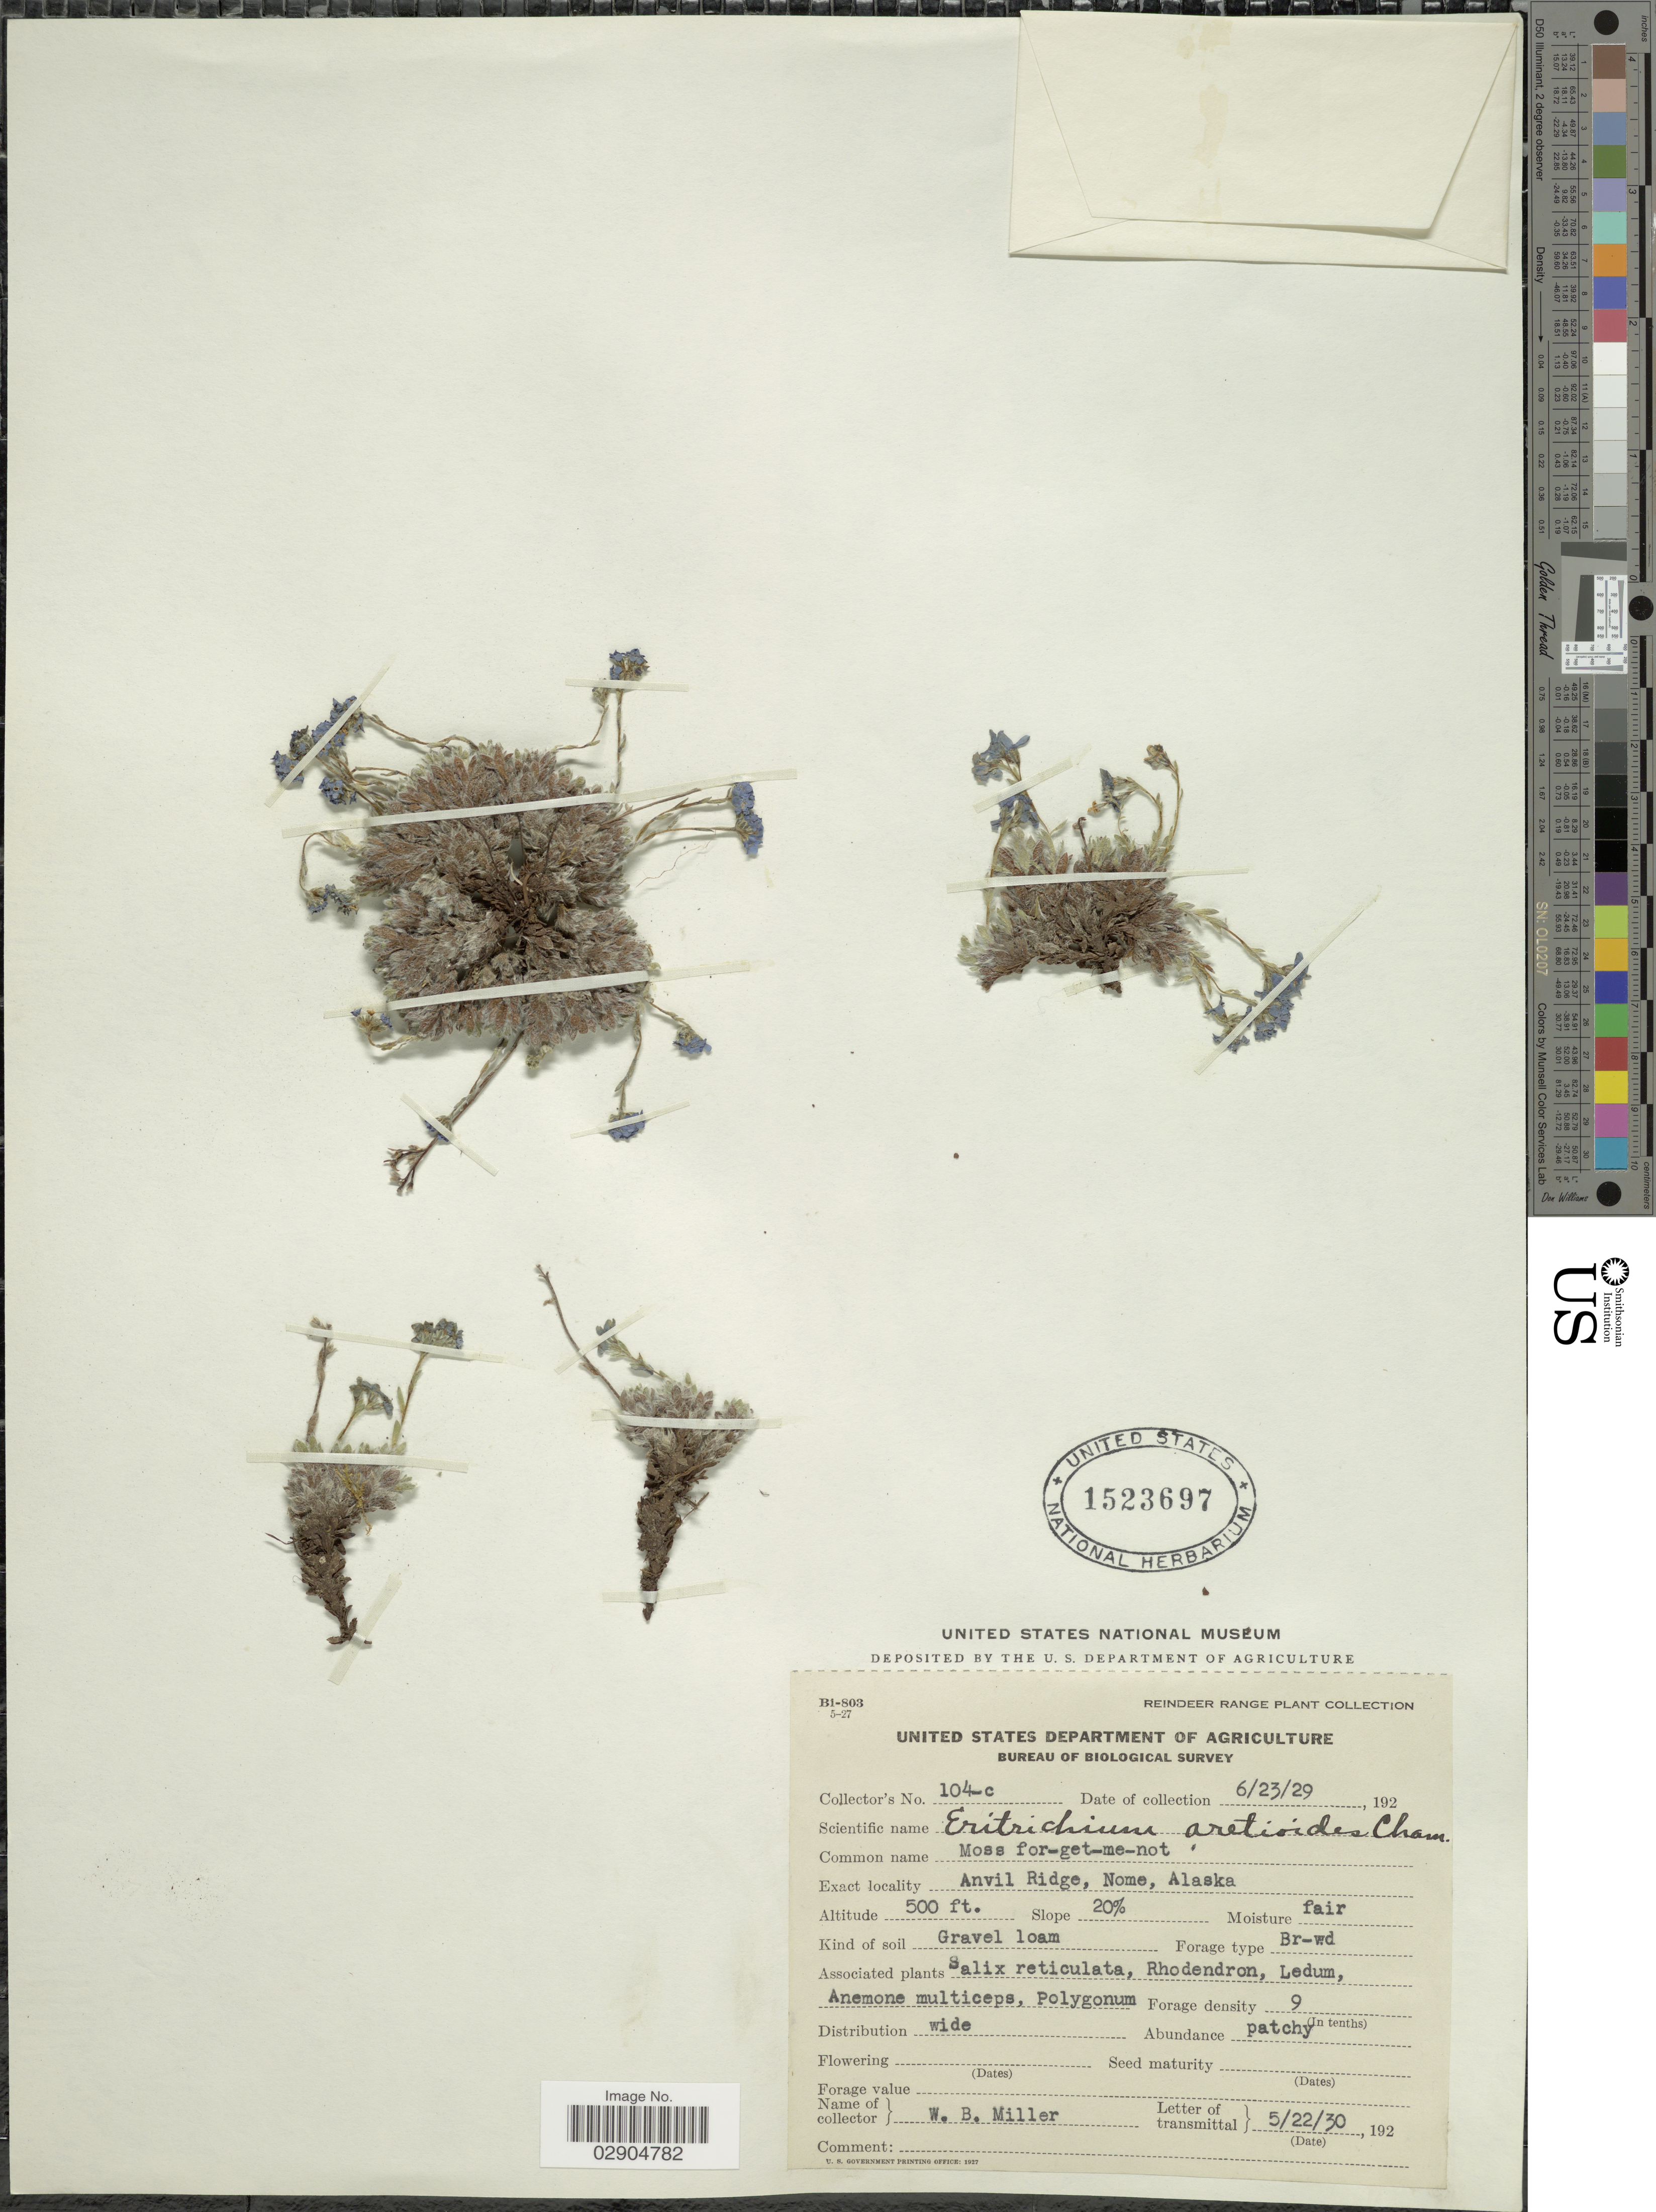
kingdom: Plantae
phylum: Tracheophyta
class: Magnoliopsida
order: Boraginales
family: Boraginaceae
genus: Eritrichium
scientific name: Eritrichium aretioides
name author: (Cham.) DC.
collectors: W. Miller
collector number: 104-c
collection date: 1929-06-23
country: United States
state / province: Alaska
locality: Anvil Ridge, Nome, Alaska.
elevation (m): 152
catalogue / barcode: US 1523697